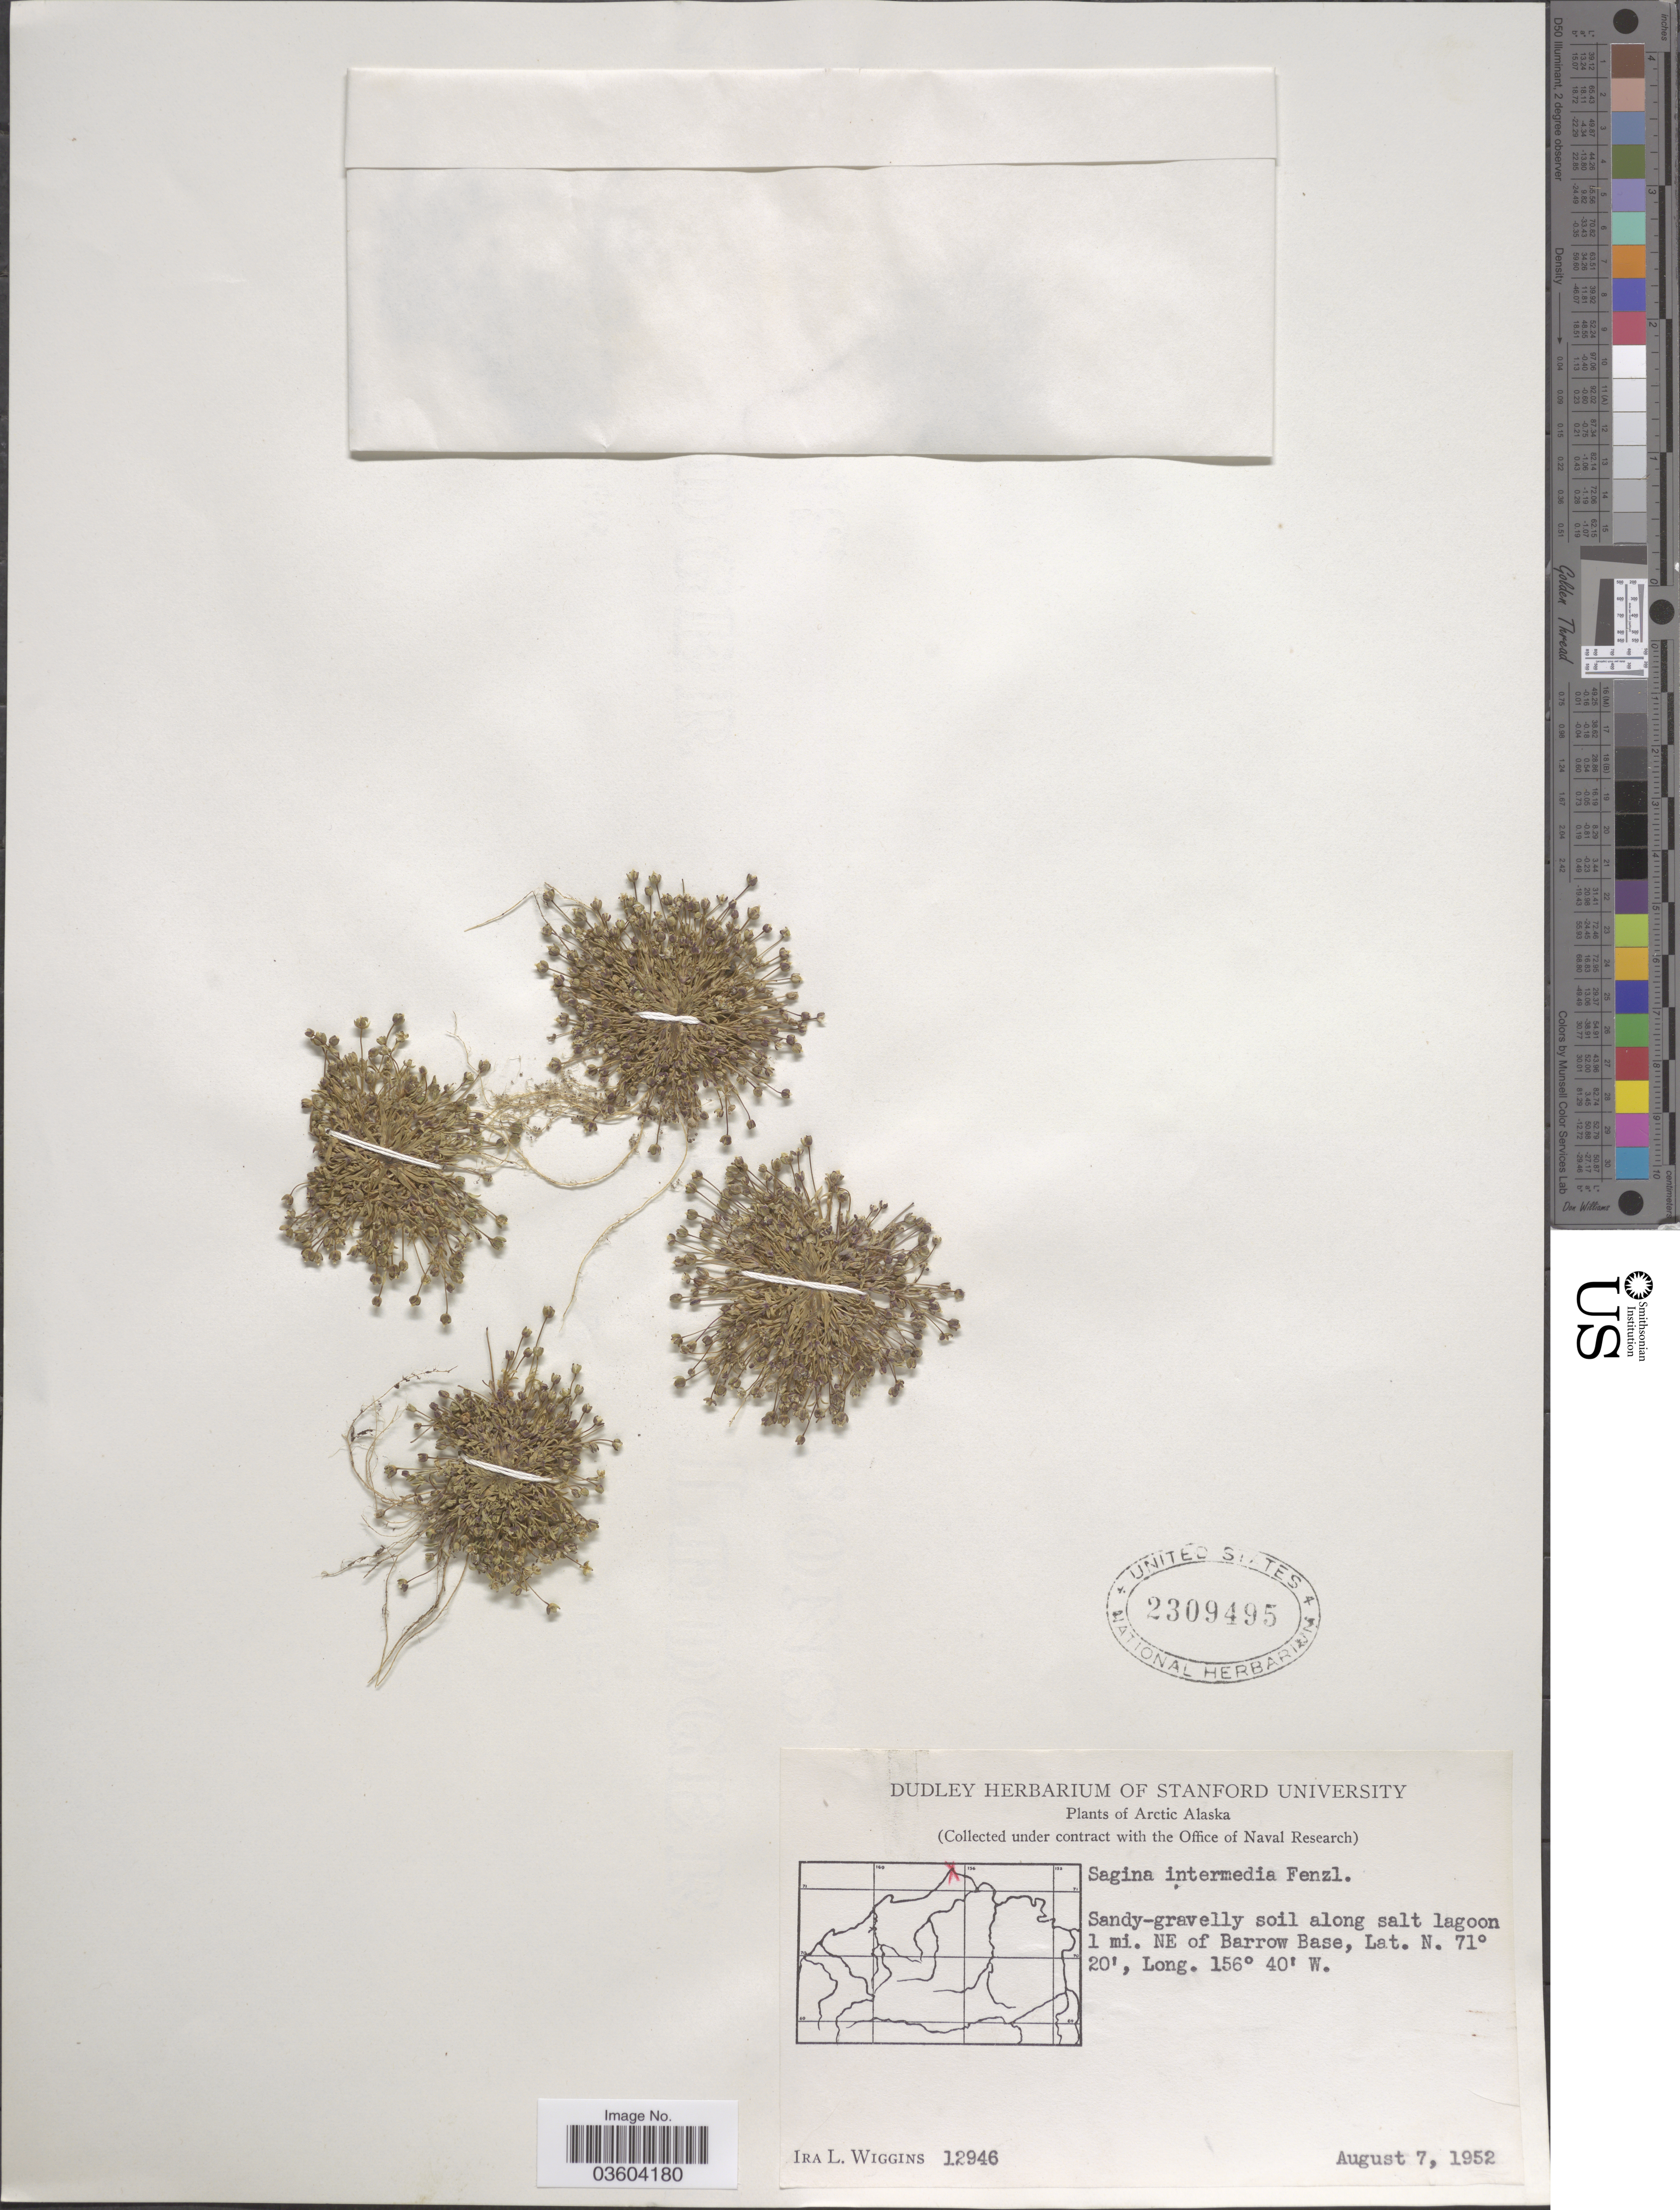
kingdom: Plantae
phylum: Tracheophyta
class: Magnoliopsida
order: Caryophyllales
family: Caryophyllaceae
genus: Sagina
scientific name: Sagina nivalis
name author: (Lindblom) Fr.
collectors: I. L. Wiggins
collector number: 12946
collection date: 1952-08-07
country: United States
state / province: Alaska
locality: Arctic Alaska. 1 mi. NE of Barrow Base.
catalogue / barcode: US 2309495